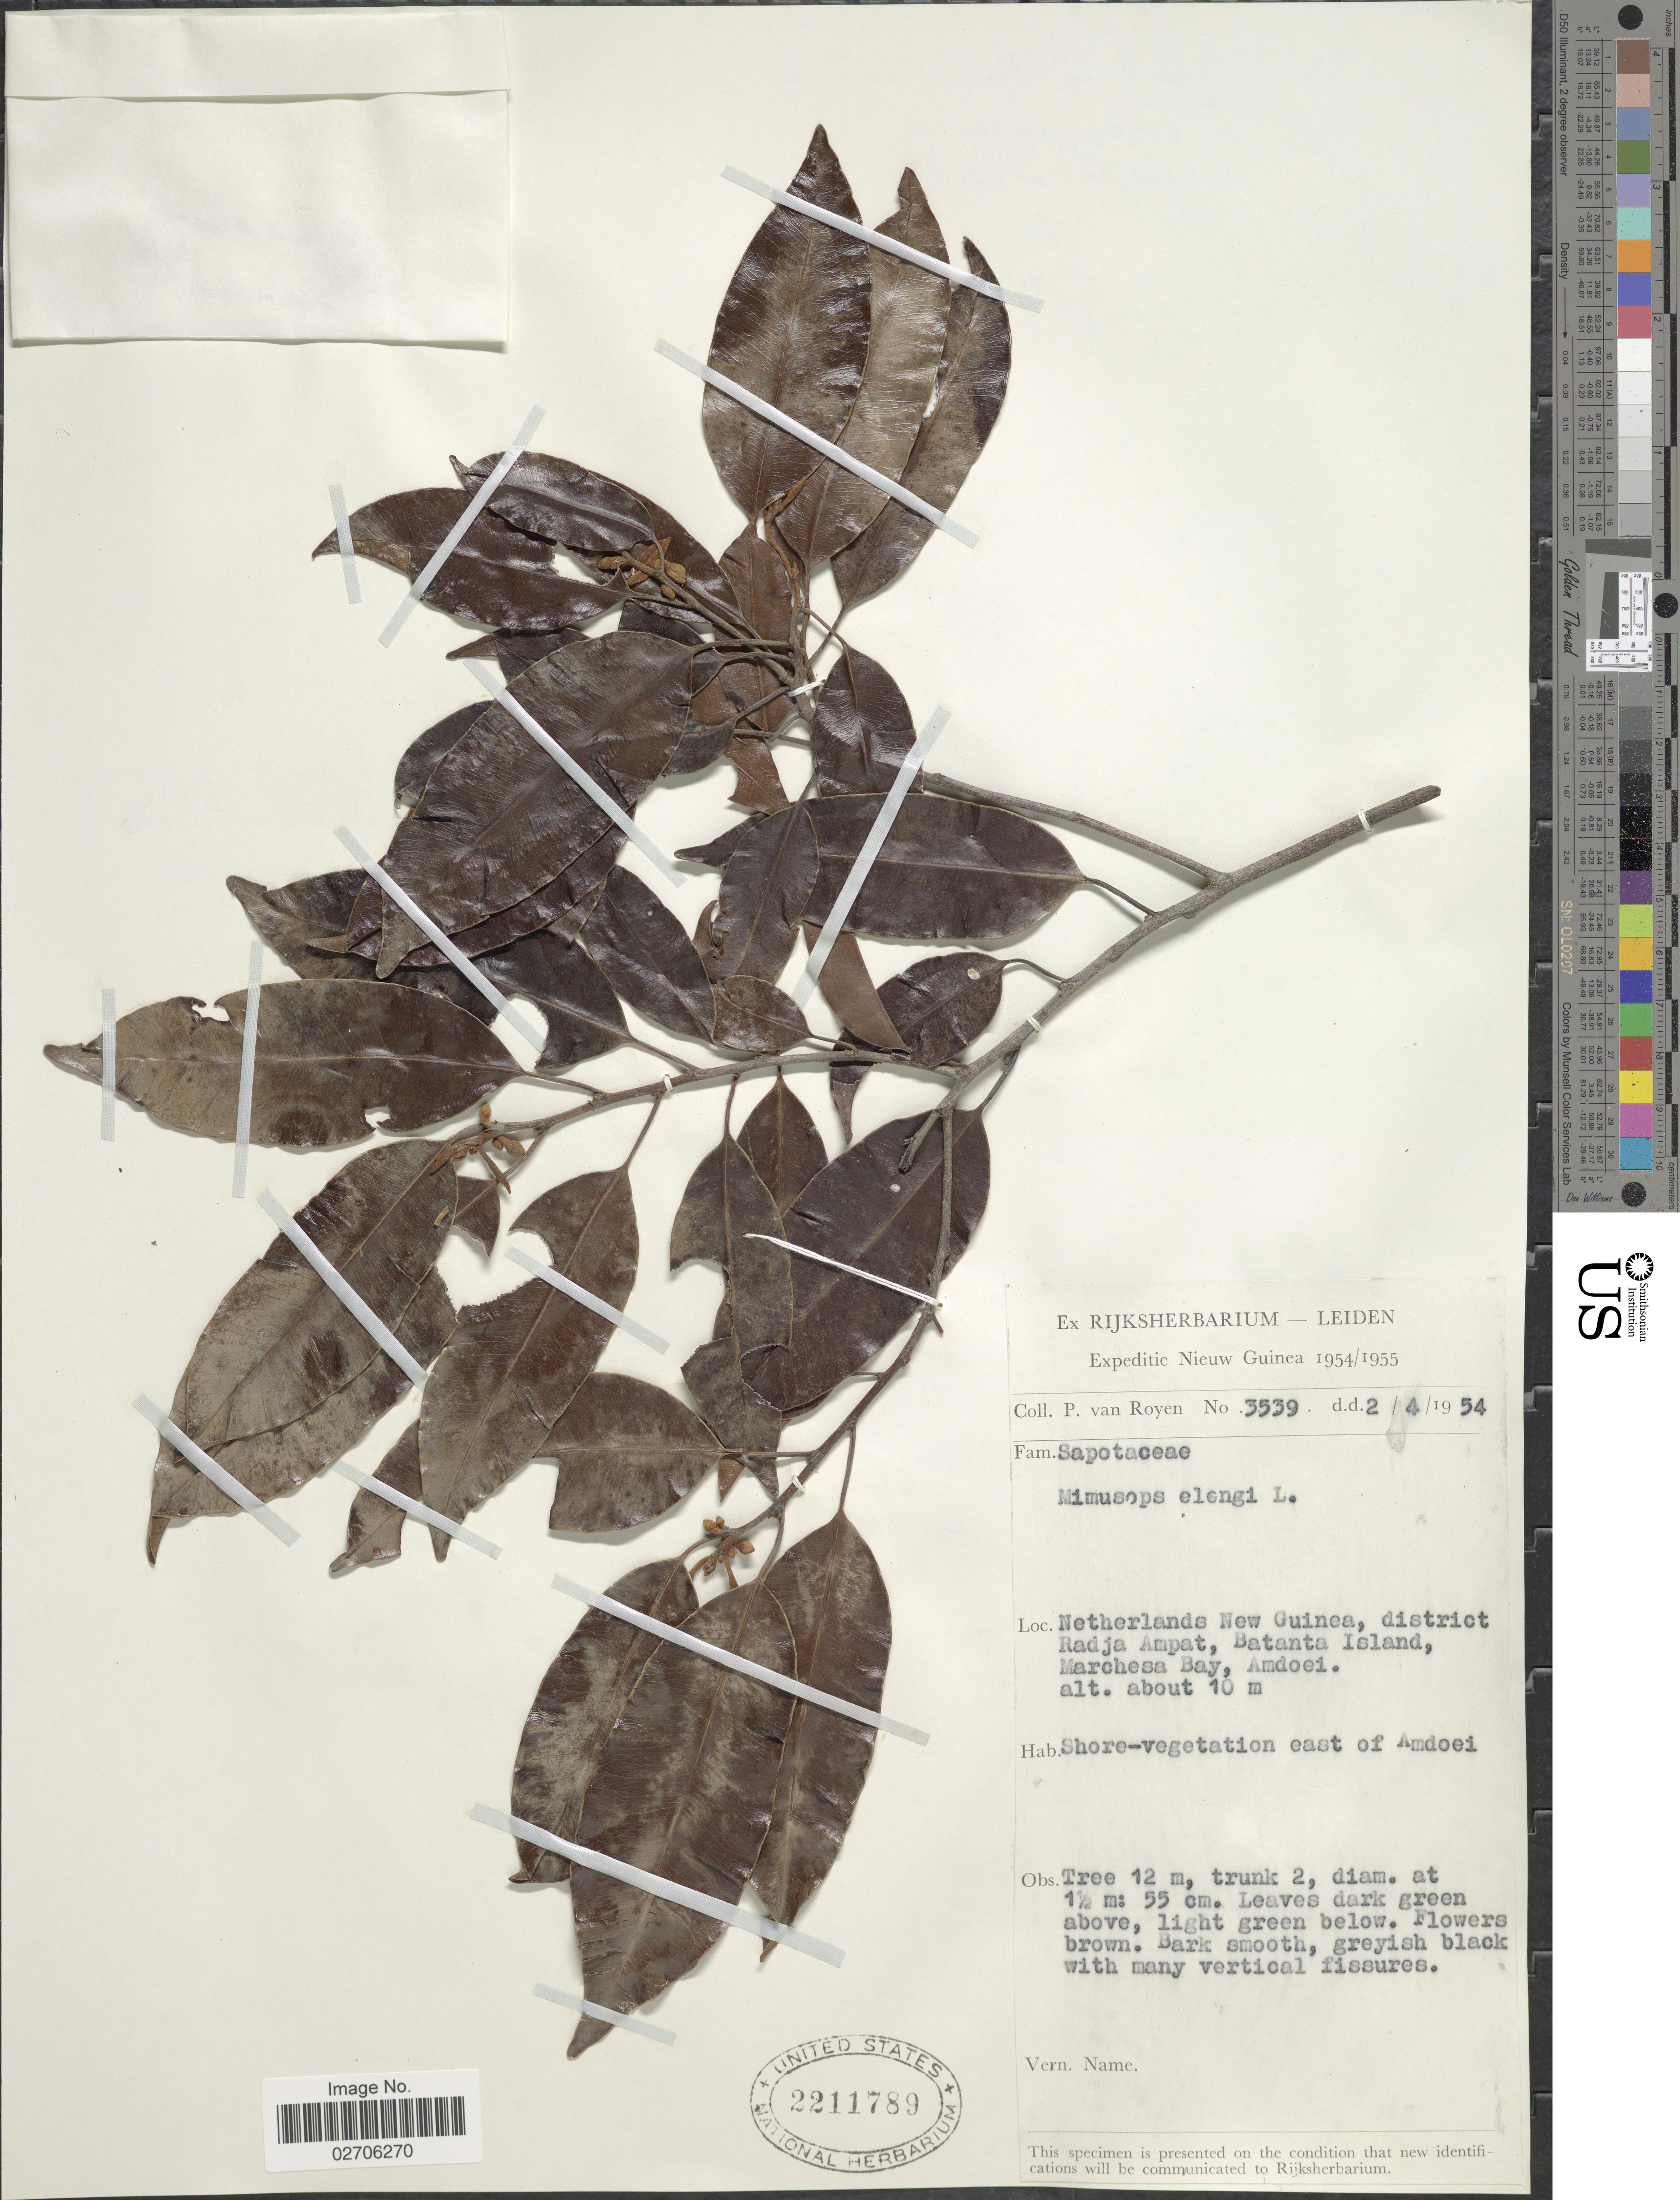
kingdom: Plantae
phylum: Tracheophyta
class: Magnoliopsida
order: Ericales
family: Sapotaceae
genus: Mimusops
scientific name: Mimusops djave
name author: Engl.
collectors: P. van Royen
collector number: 3539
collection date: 1954-04-02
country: Indonesia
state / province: Papua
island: New Guinea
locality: New Guinea. Netherlands New Guinea, district Radja Ampat, Batanta Island, Marchesa Bay, Amdoei.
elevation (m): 10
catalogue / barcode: US 2211789